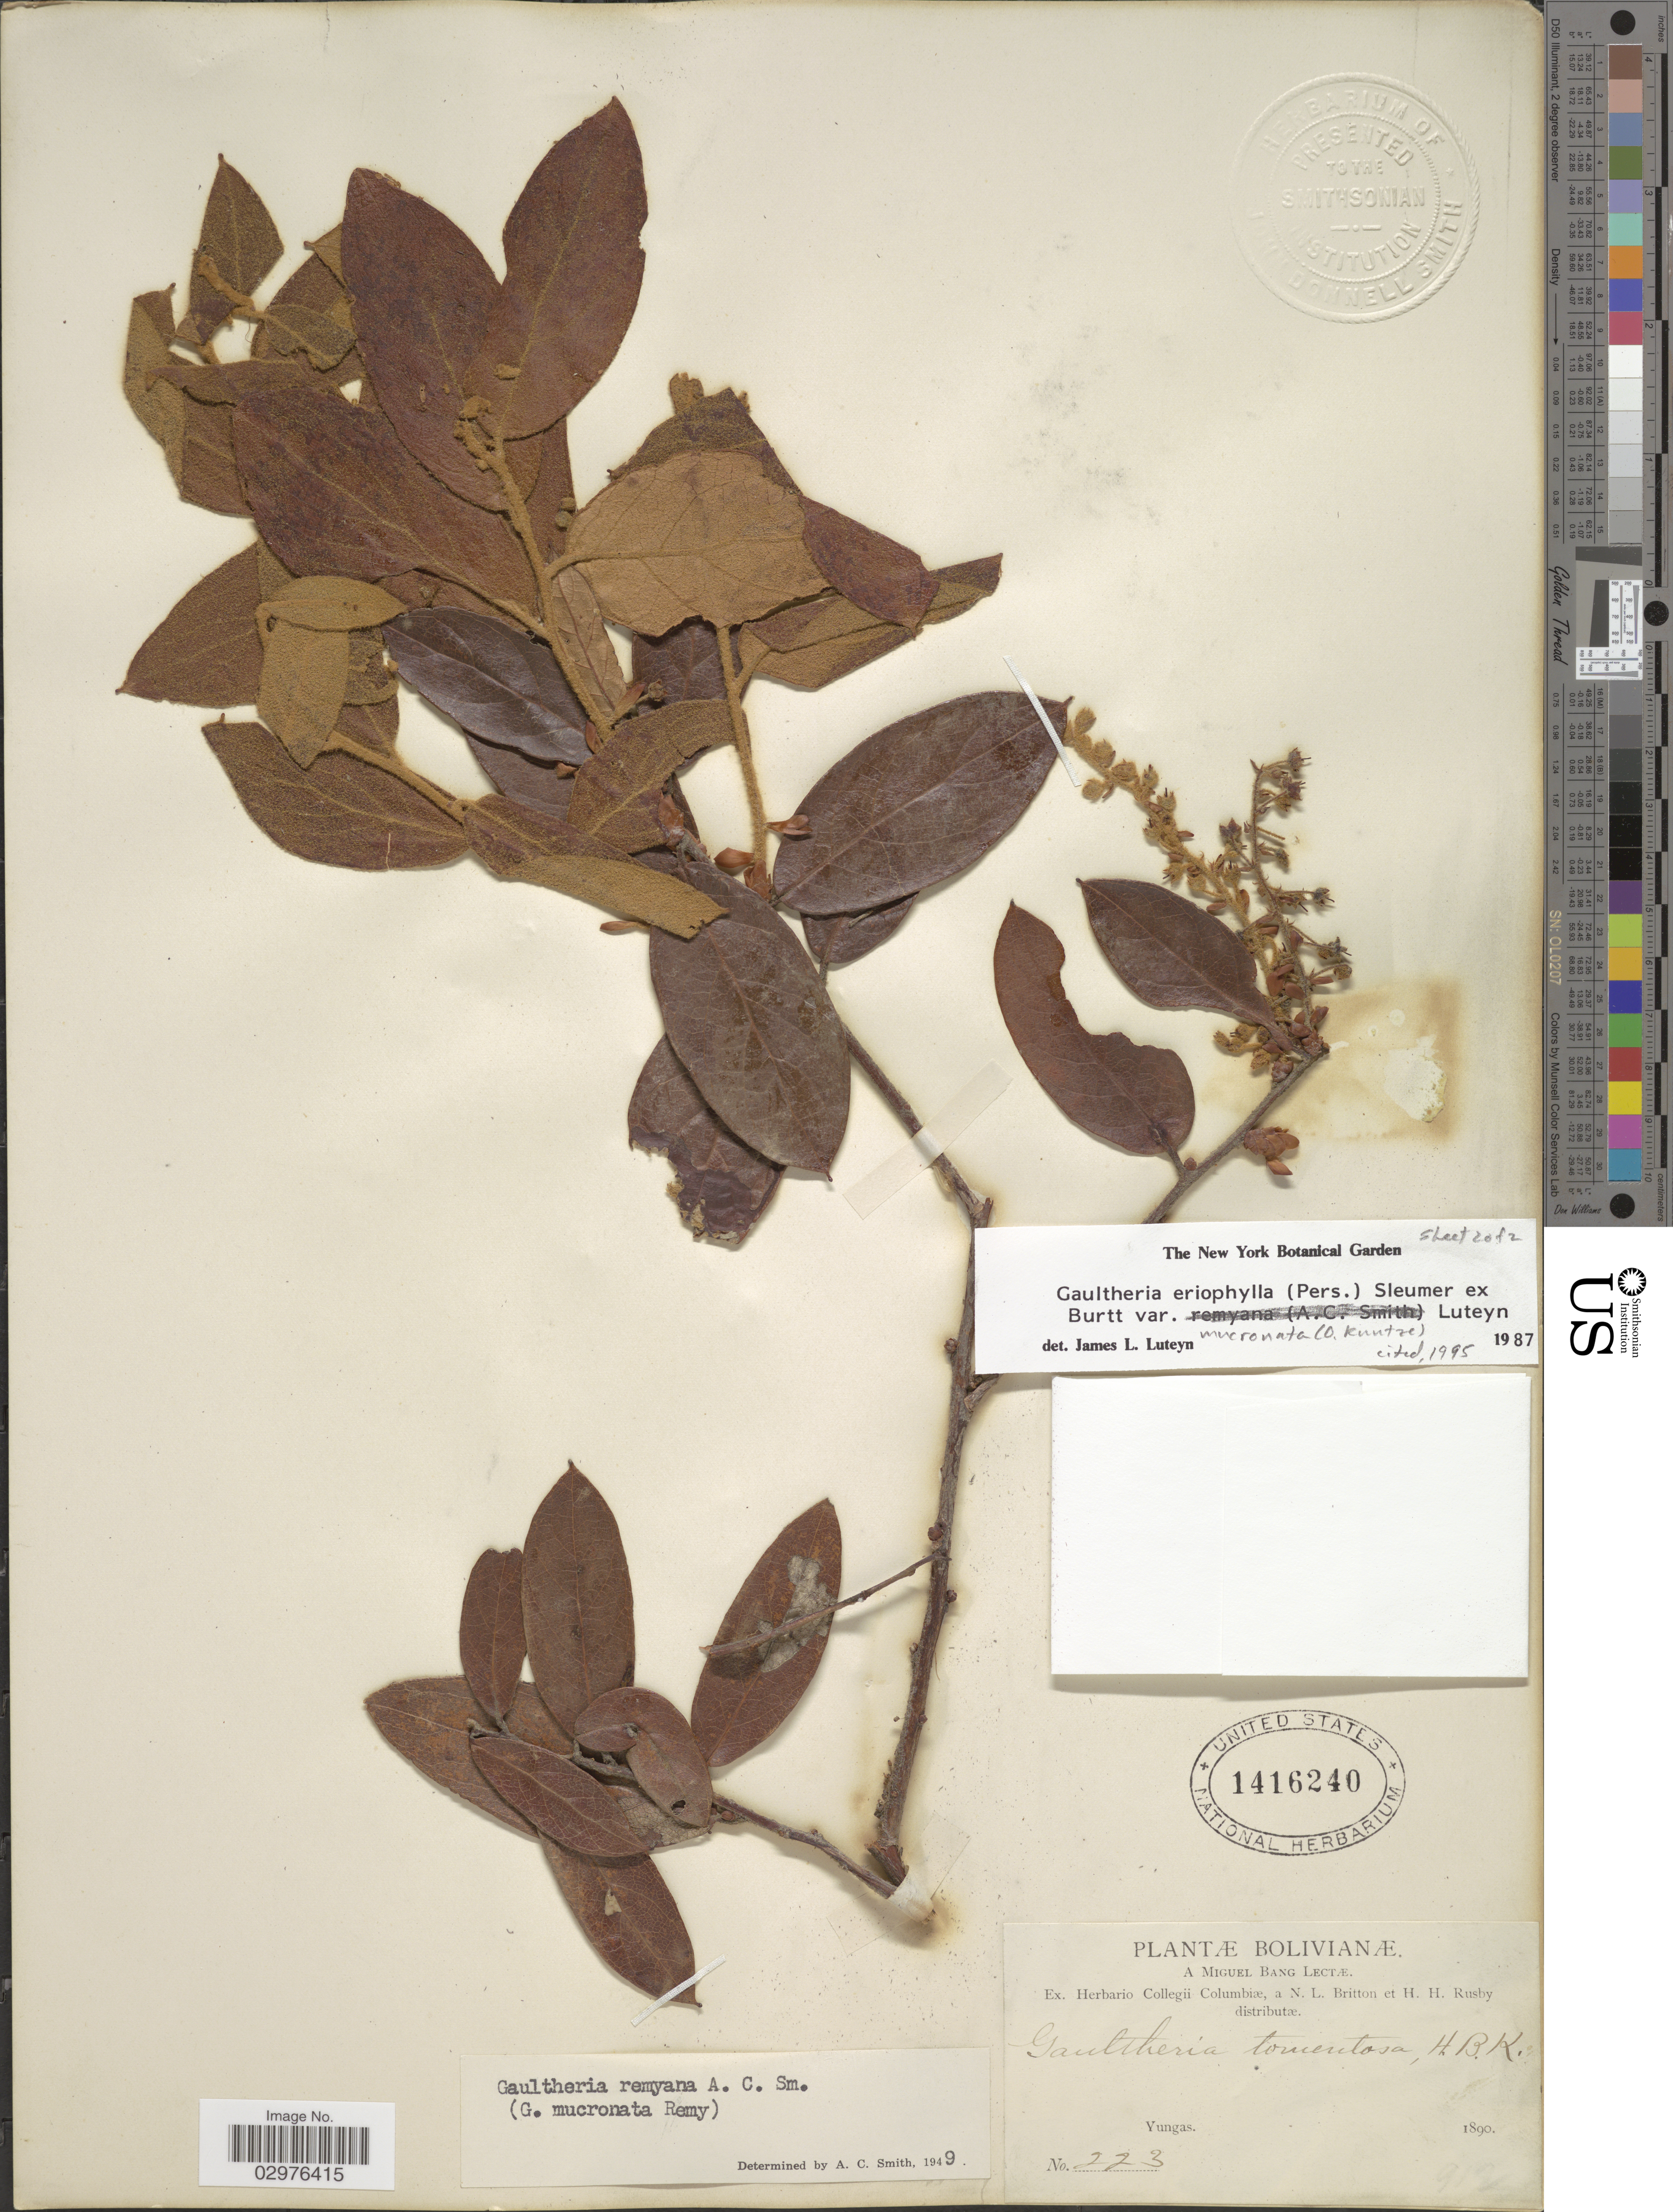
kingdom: Plantae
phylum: Tracheophyta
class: Magnoliopsida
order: Ericales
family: Ericaceae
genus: Gaultheria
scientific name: Gaultheria eriophylla var. mucronata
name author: Luteyn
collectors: M. Bang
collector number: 223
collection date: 1890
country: Bolivia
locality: Yungas.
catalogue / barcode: US 1416240